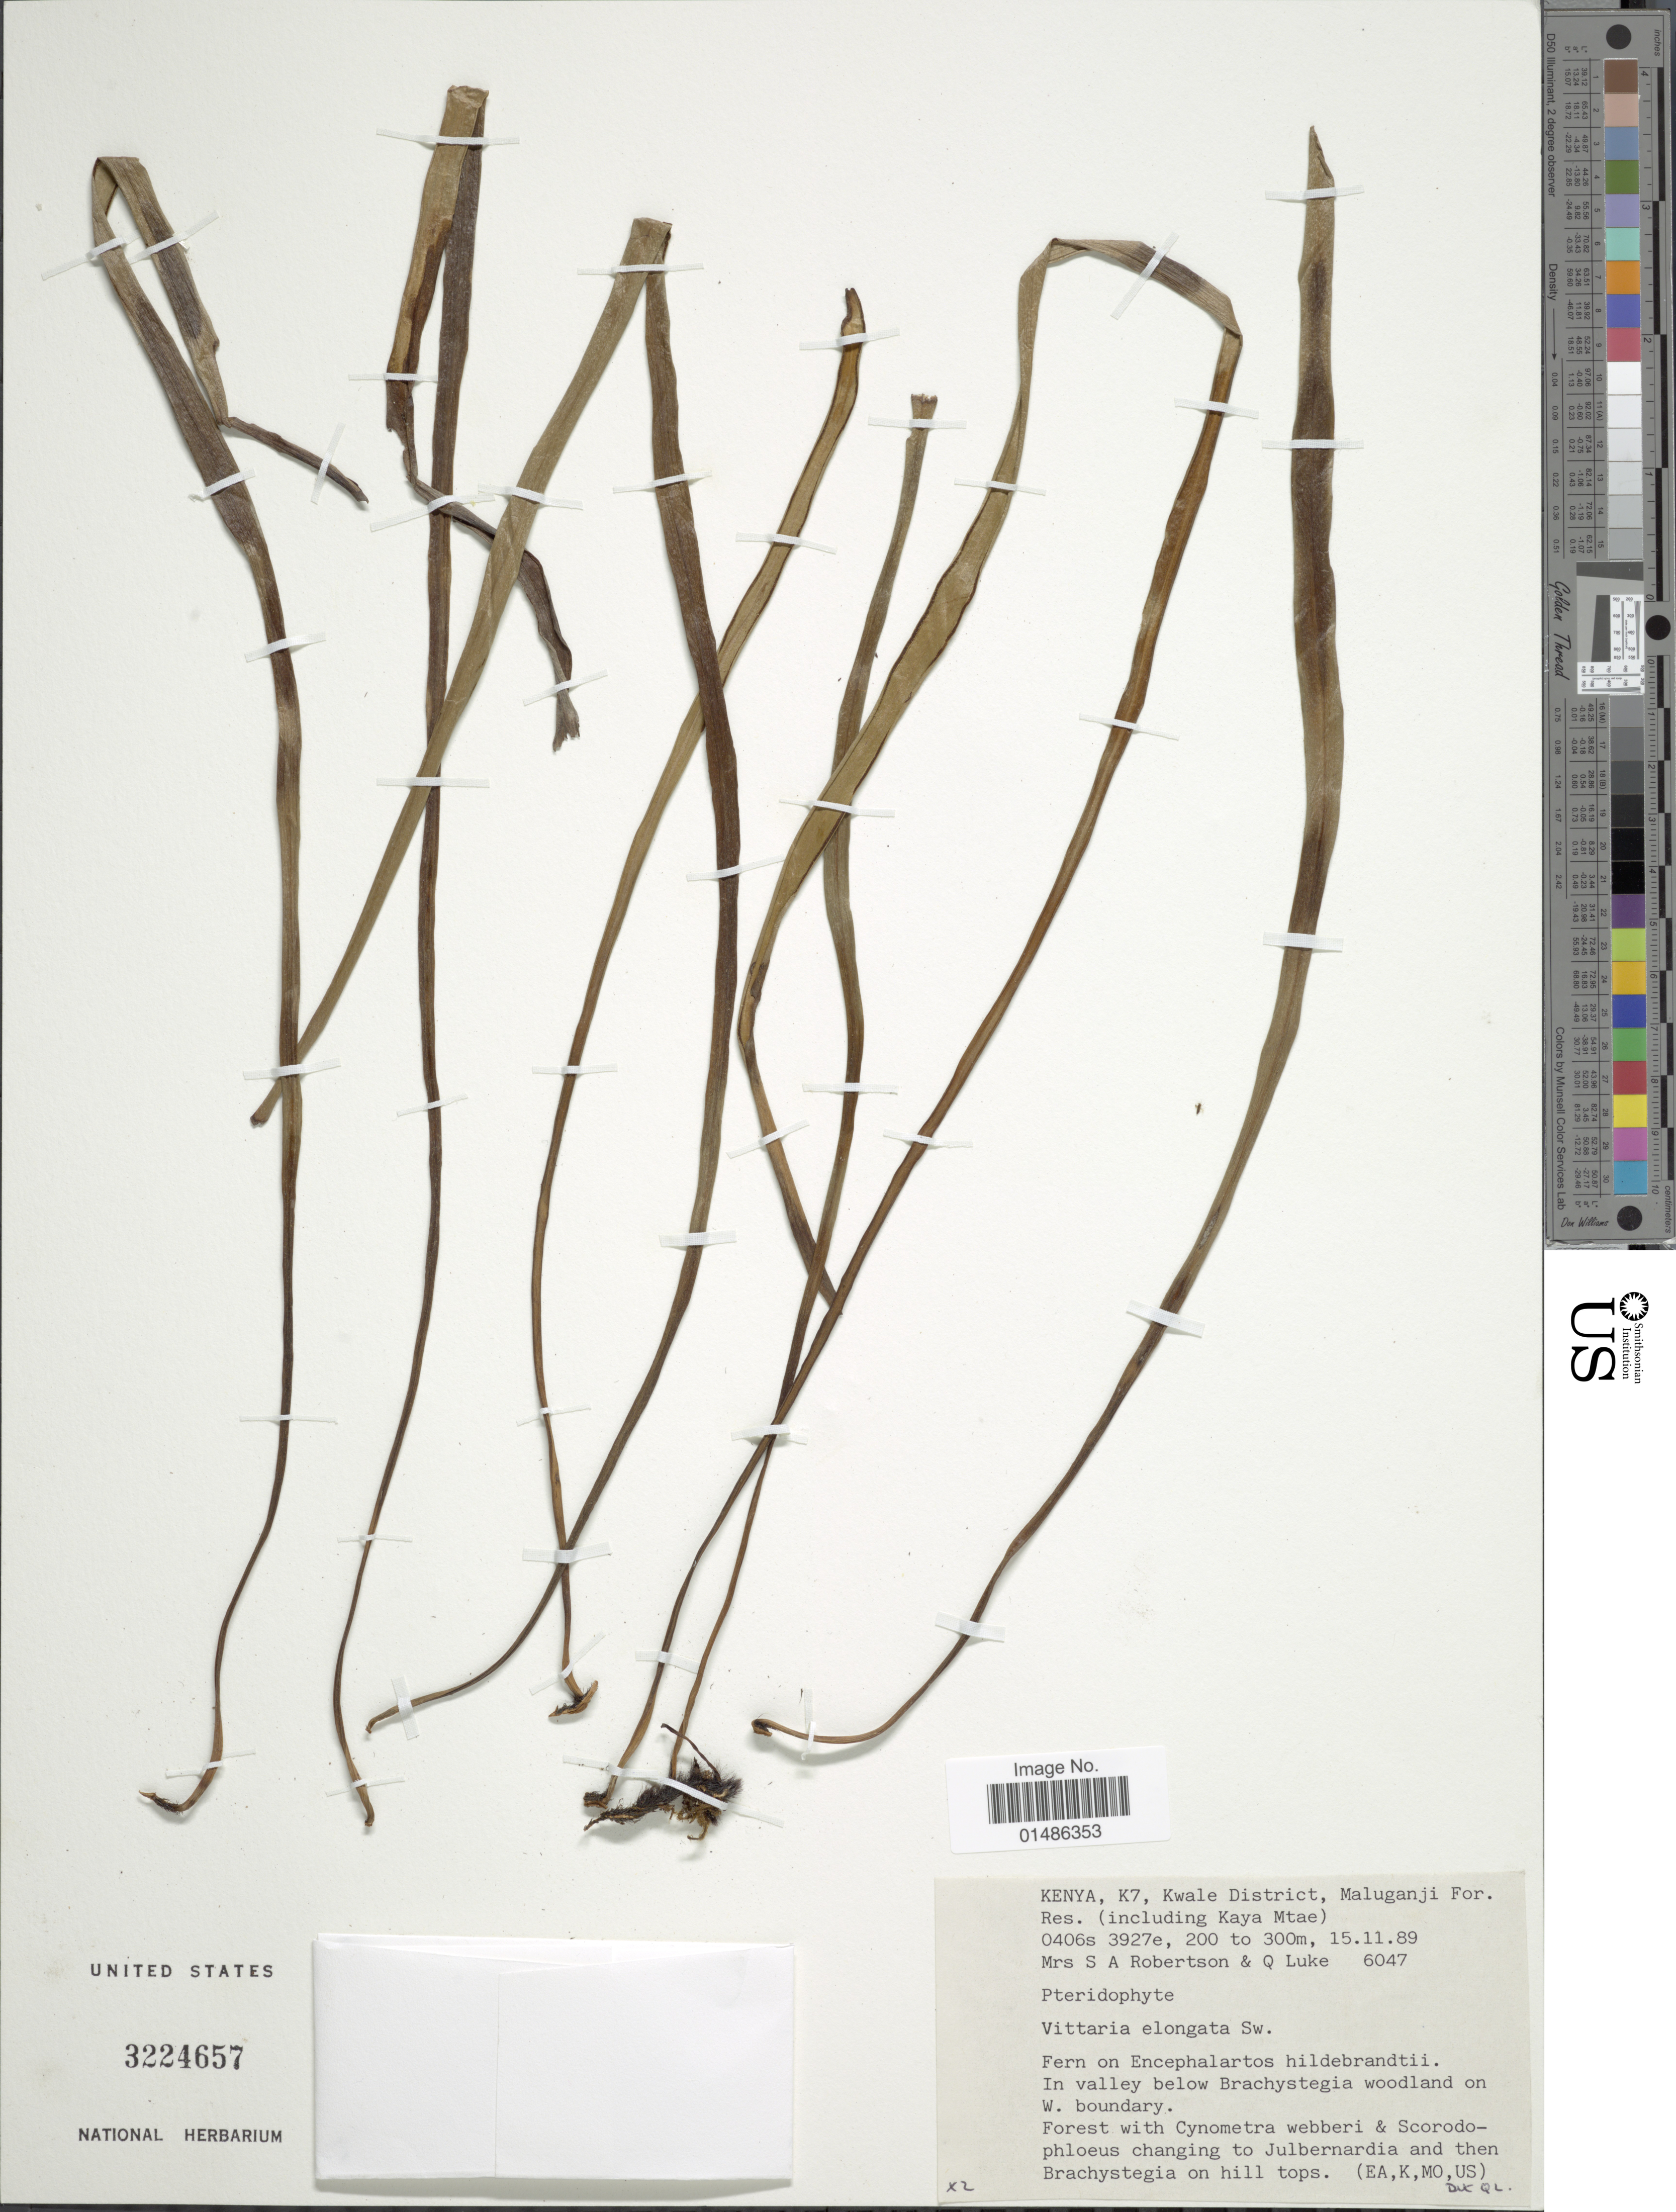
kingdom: Plantae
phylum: Tracheophyta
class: Polypodiopsida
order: Polypodiales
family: Pteridaceae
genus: Haplopteris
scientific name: Haplopteris elongata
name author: (Sw.) Crane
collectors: S. A. Robertson & Q. Luke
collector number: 6047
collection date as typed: Transcribed d/m/y: 15/11/89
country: Kenya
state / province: Kwale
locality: Maluganji For. Res. (including Kaya Mtae).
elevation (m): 200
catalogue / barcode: US 3224657